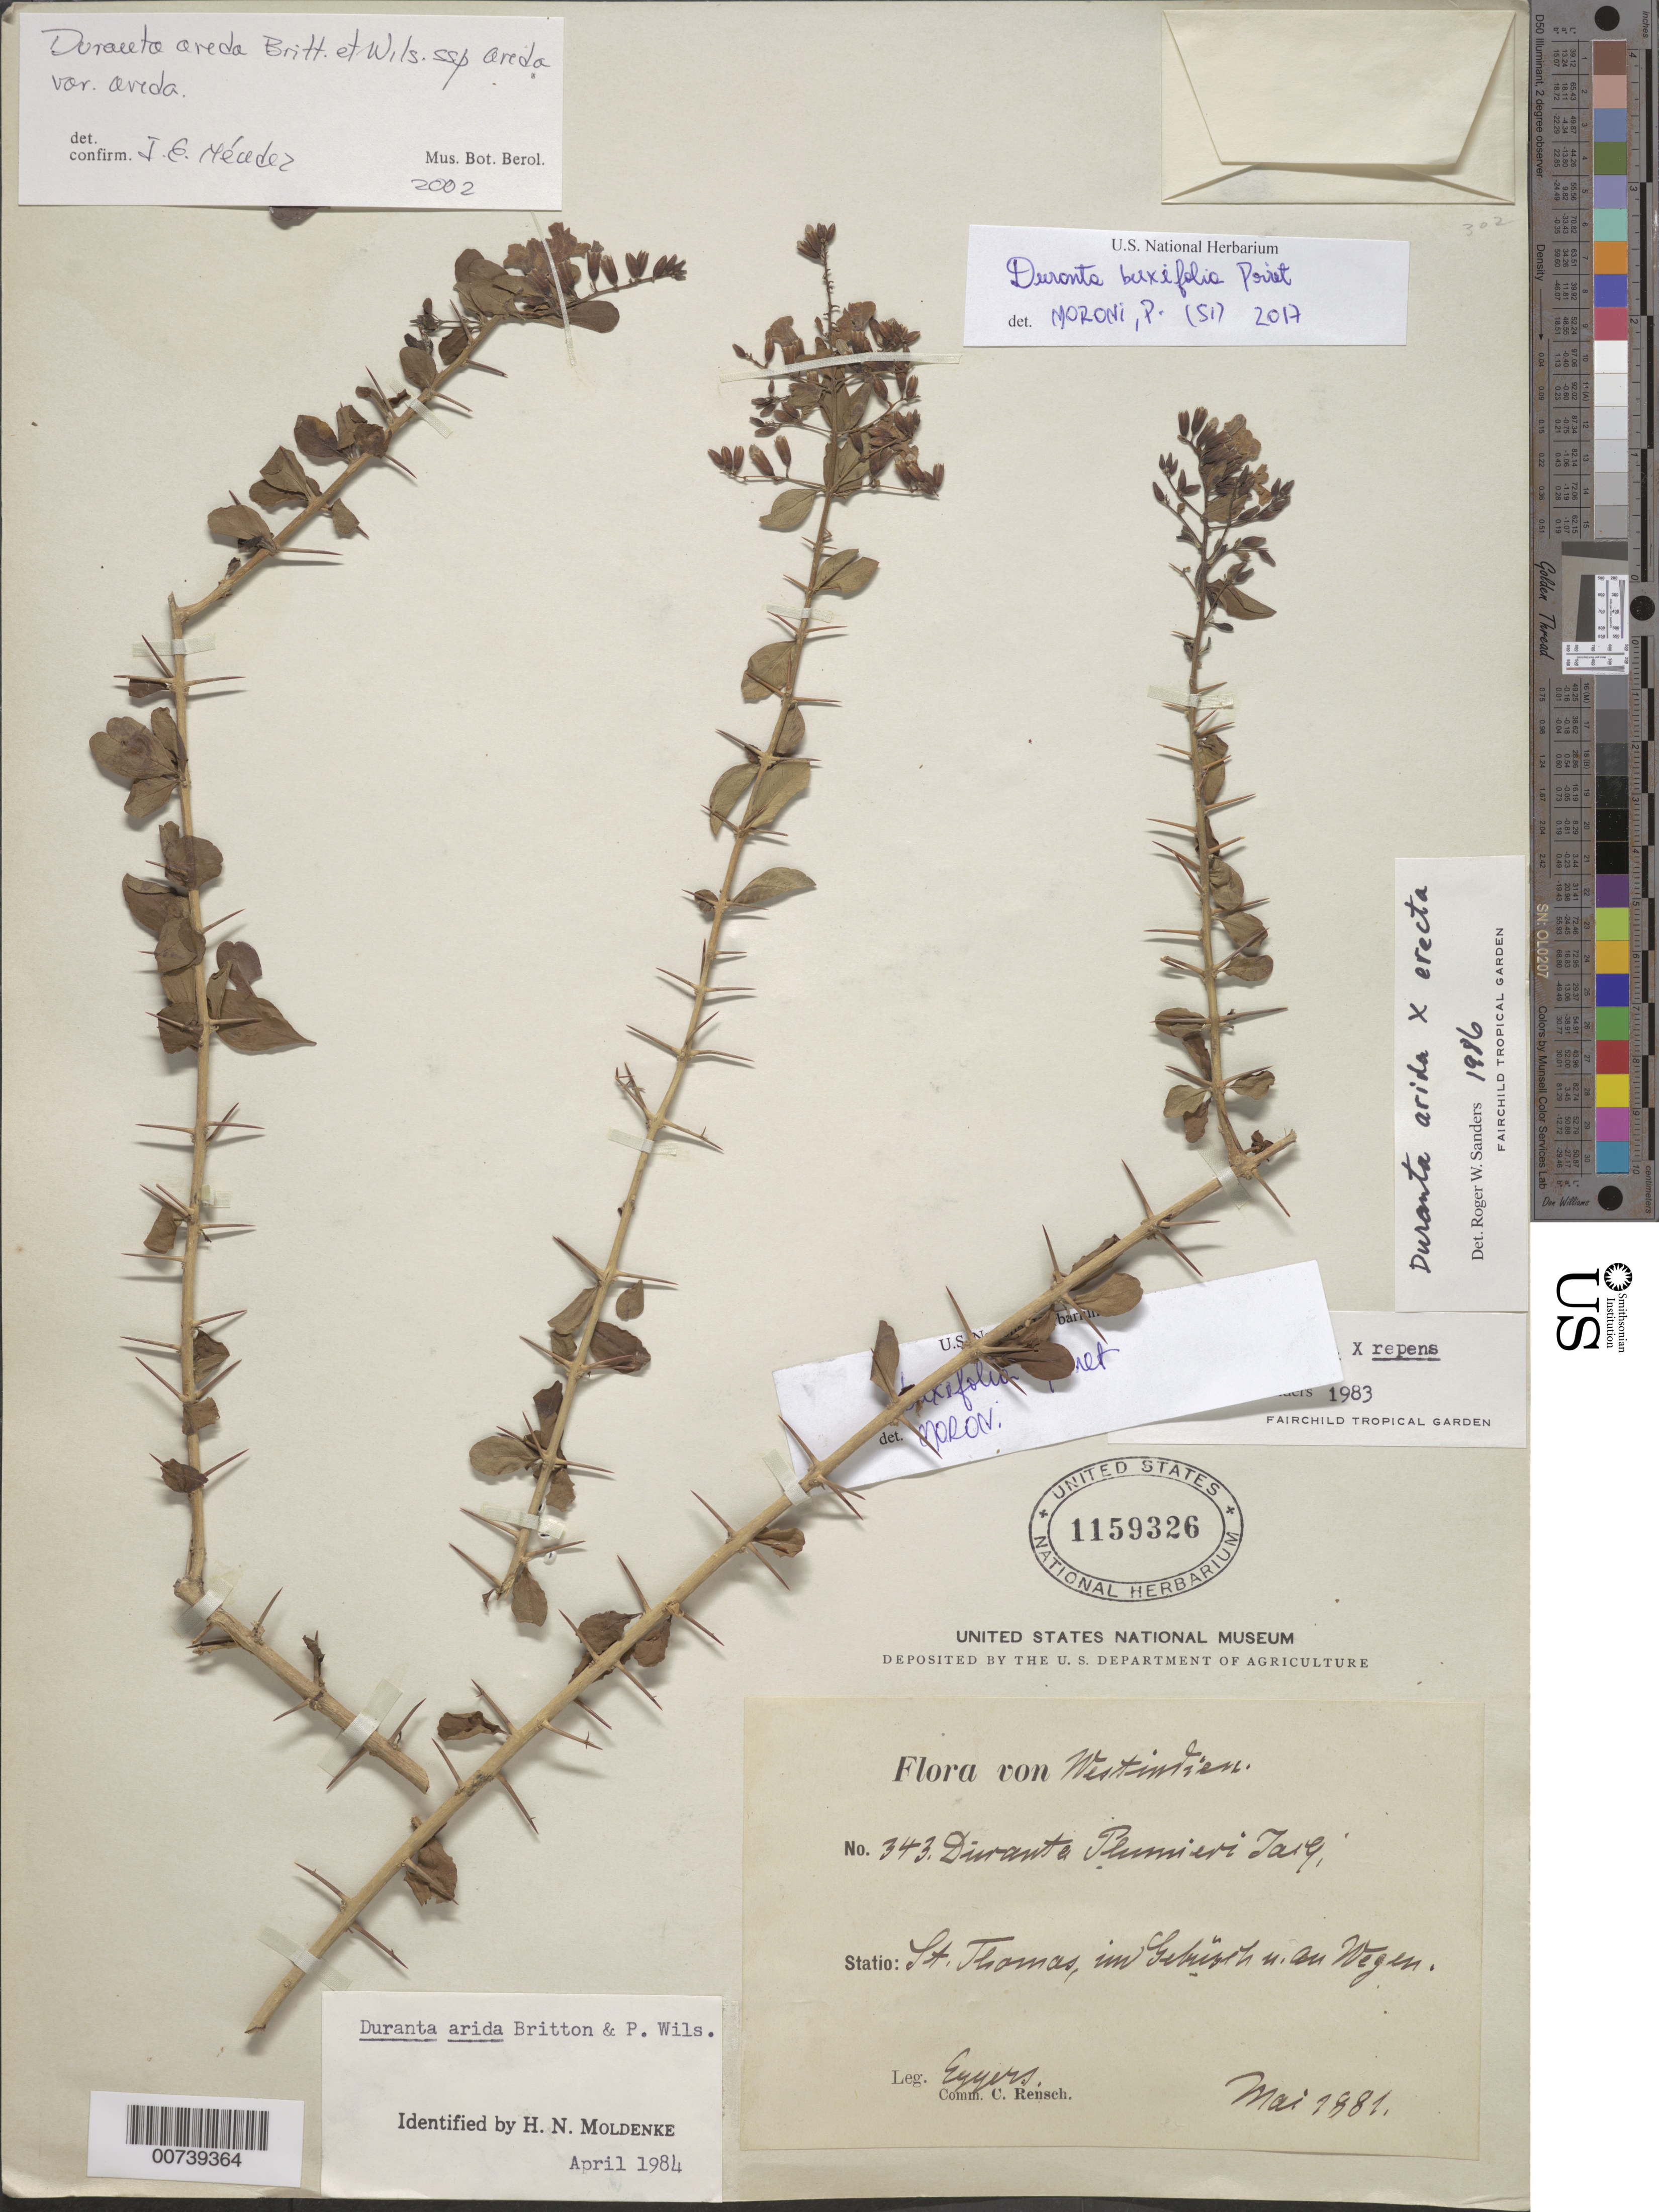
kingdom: Plantae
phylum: Tracheophyta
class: Magnoliopsida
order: Lamiales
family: Verbenaceae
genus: Duranta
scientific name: Duranta arida subsp. arida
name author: Britton & P. Wilson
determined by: Méndez, Isidro E., (HIPC)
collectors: H. F. A. von Eggers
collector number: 343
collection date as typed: May 1881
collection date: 1881-05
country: U.S. Virgin Islands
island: St. Thomas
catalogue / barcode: US 1159326